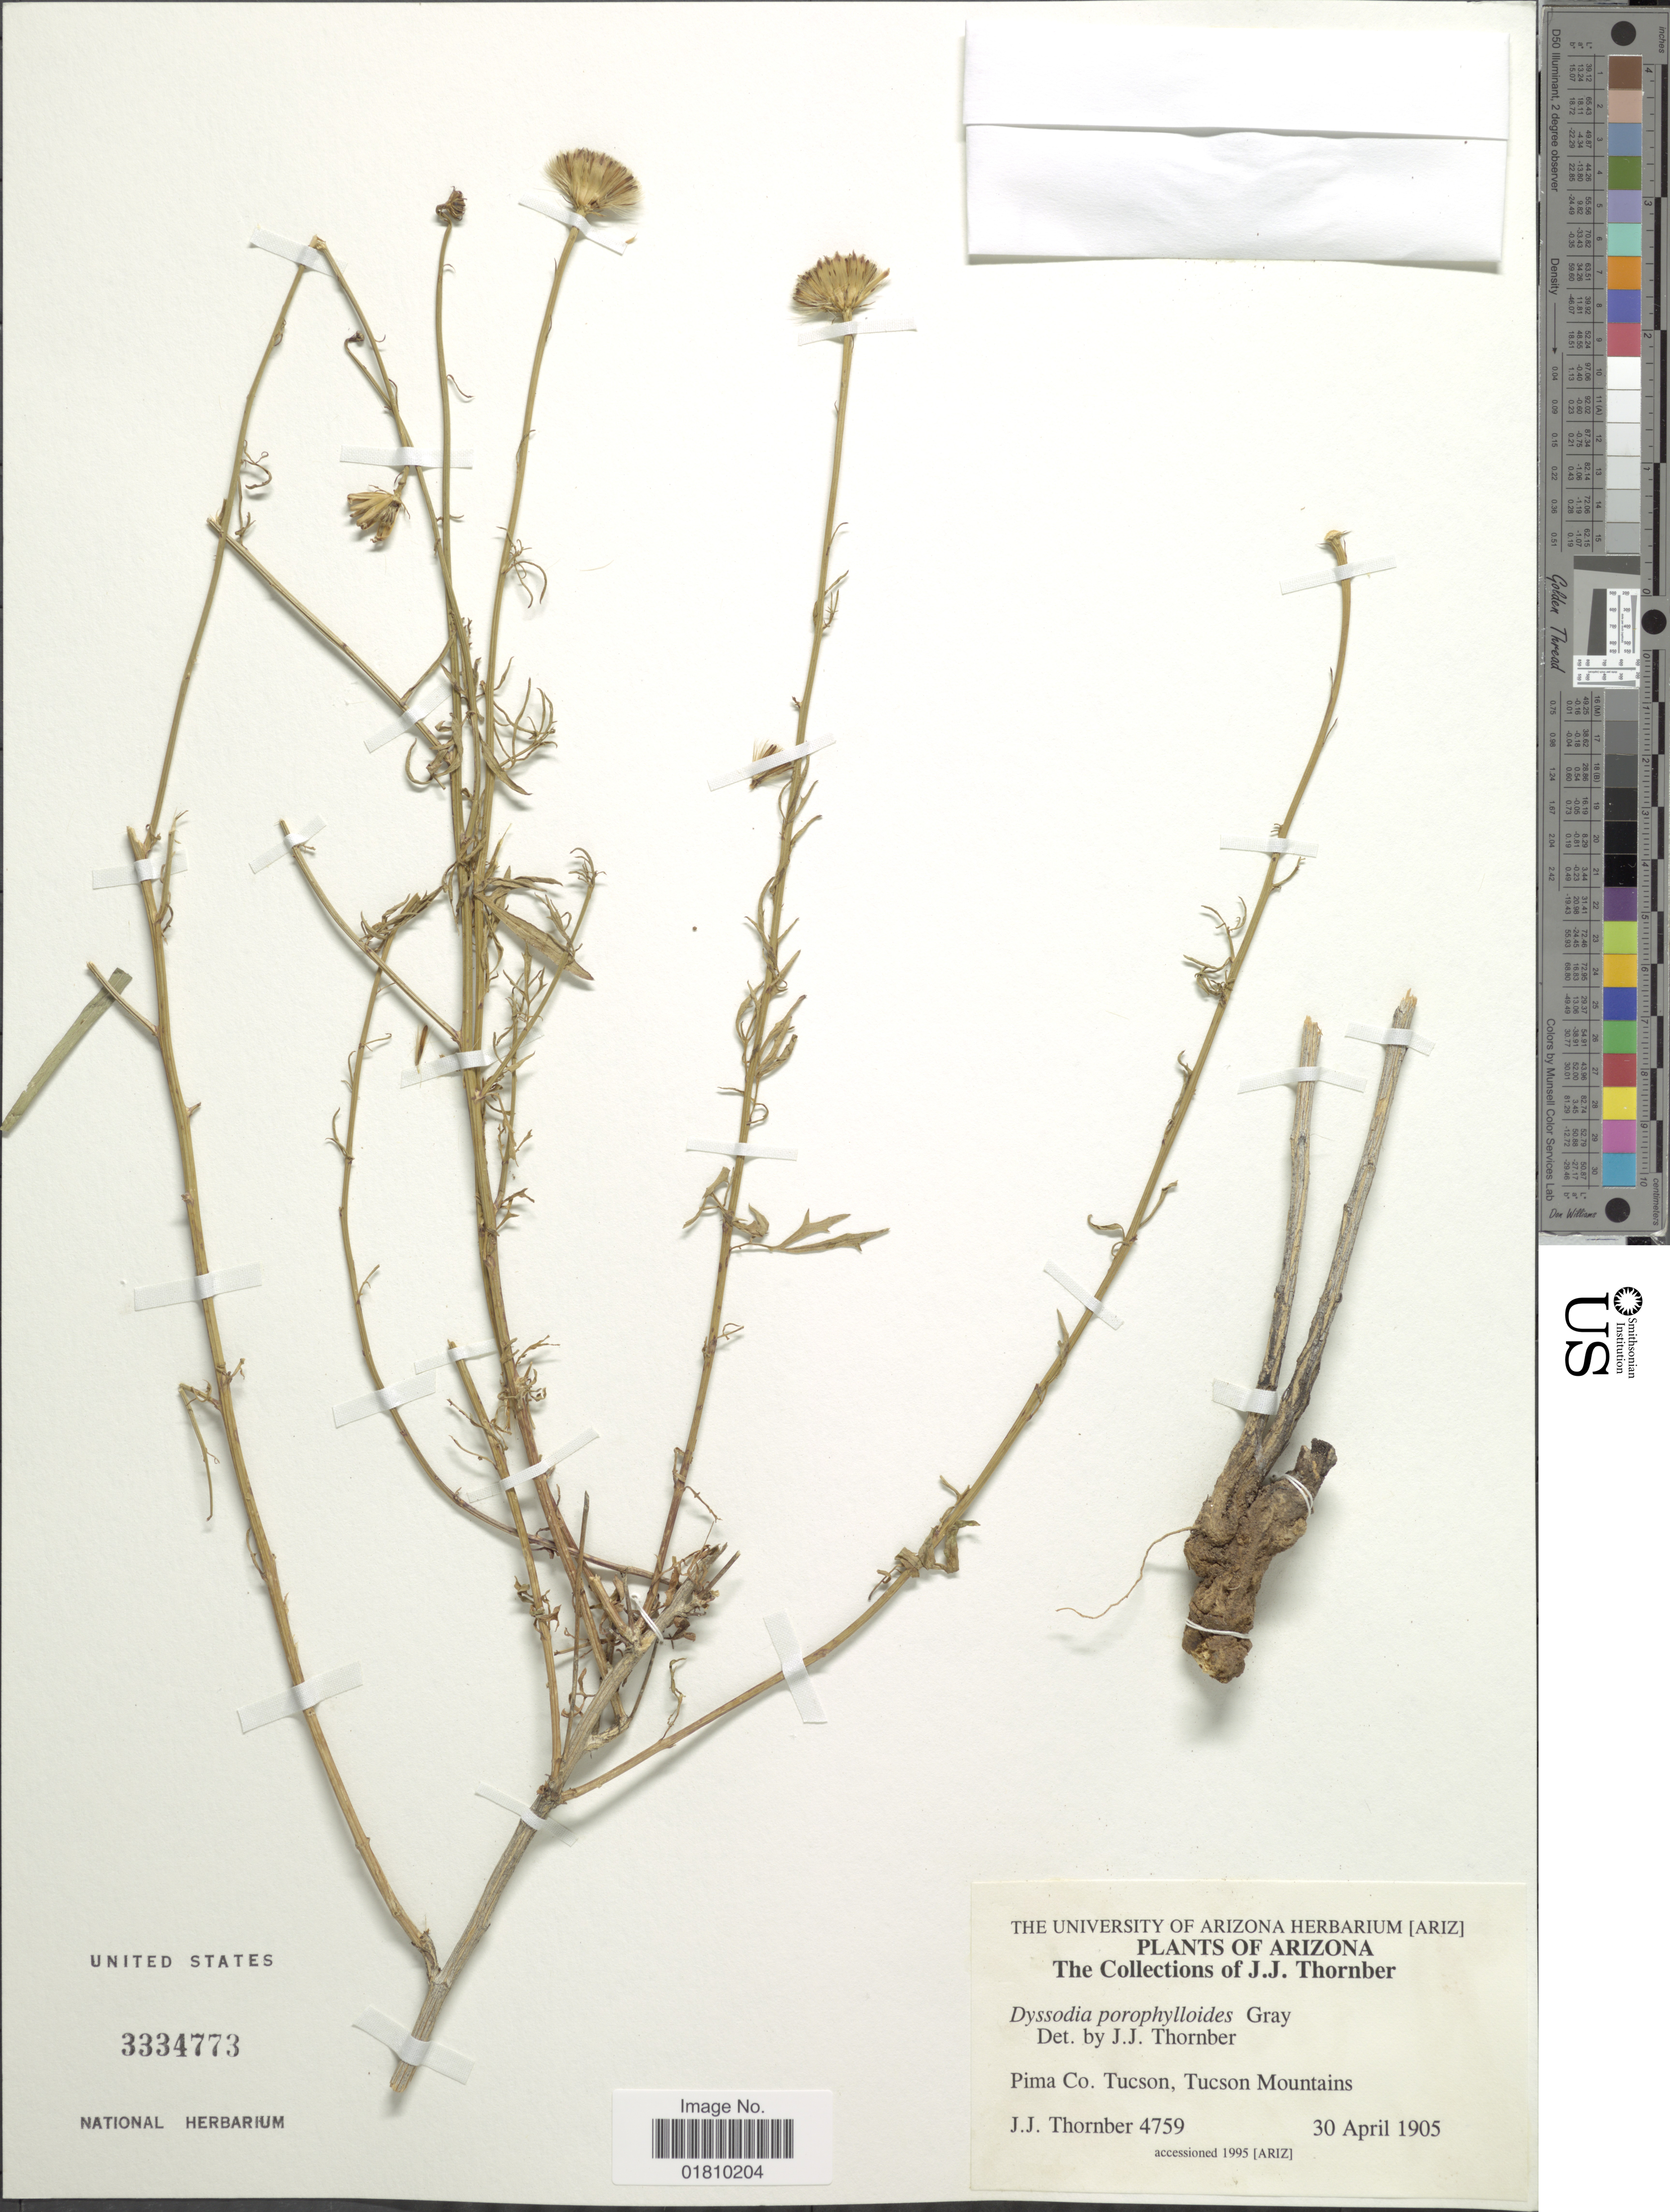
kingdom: Plantae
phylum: Tracheophyta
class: Magnoliopsida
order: Asterales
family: Asteraceae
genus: Adenophyllum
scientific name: Adenophyllum porophylloides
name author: (A. Gray) Strother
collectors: J. Thornber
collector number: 4759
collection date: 1905-04-30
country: United States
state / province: Arizona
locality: Pima Co. Tucson, Tucson Mountains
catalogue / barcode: US 3334773